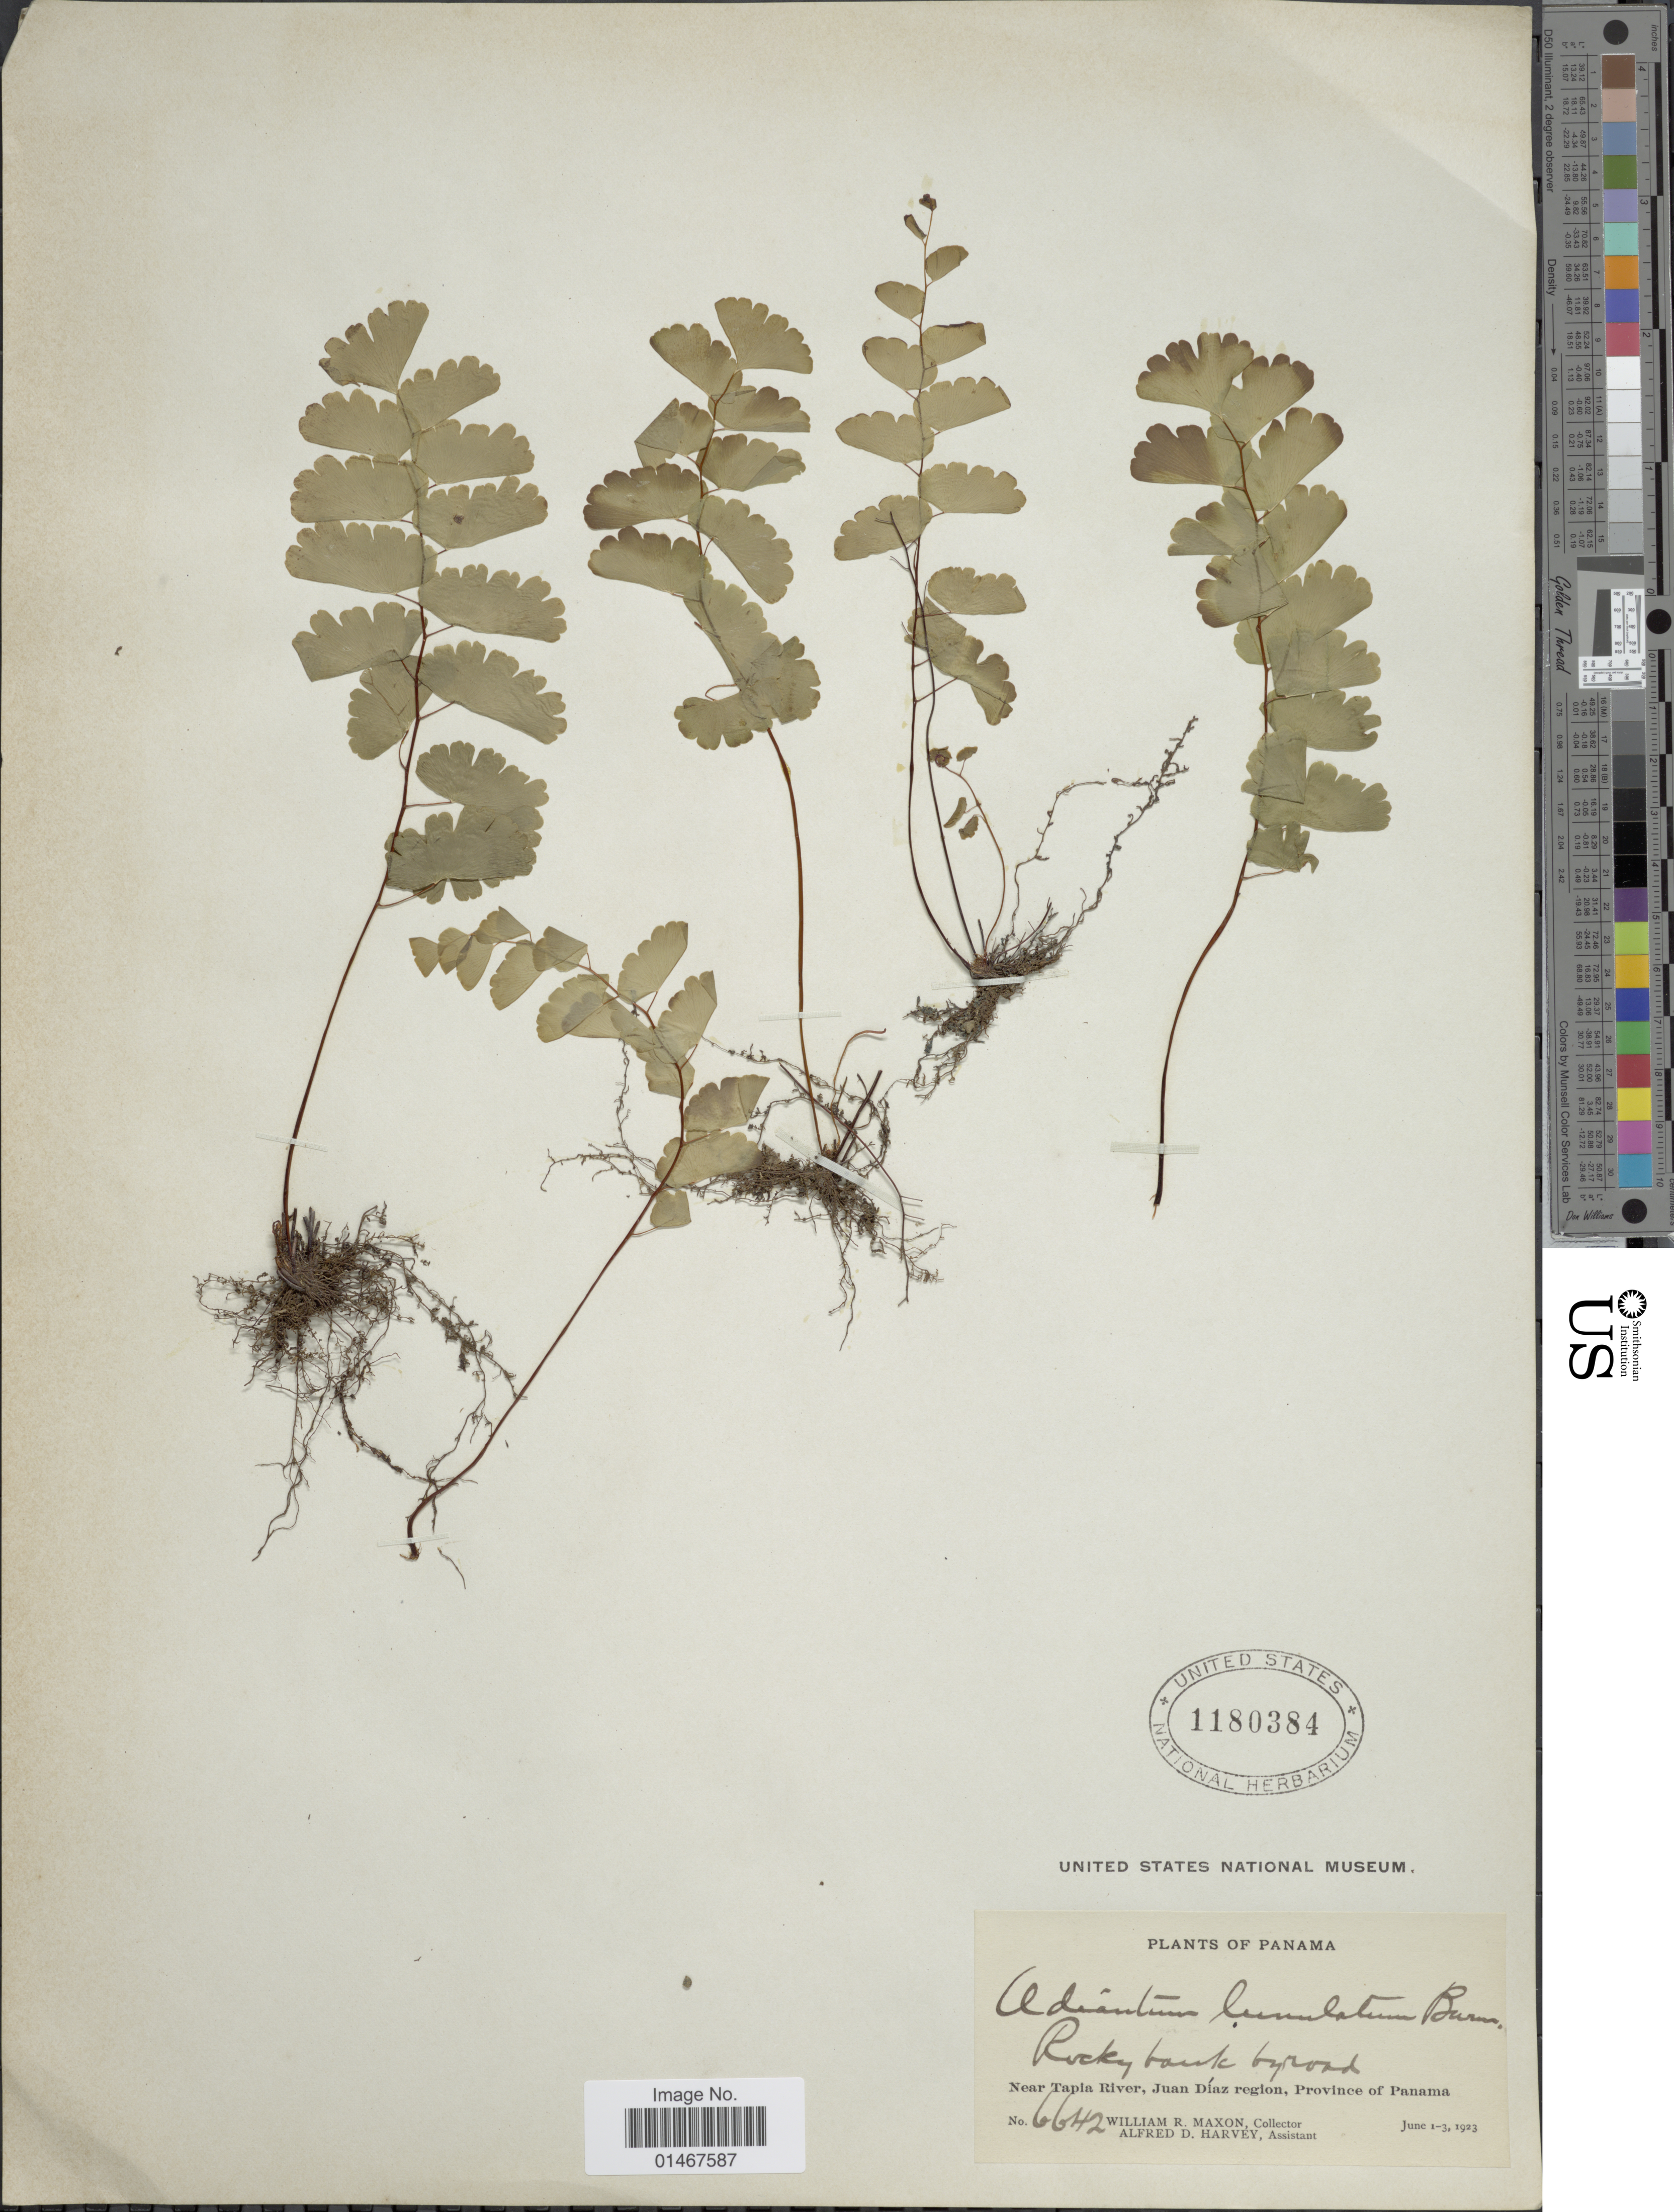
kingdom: Plantae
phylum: Tracheophyta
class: Polypodiopsida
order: Polypodiales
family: Pteridaceae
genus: Adiantum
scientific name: Adiantum philippense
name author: L.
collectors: W. R. Maxon & A. D. Harvey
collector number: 6642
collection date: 1923-06-01/1923-06-03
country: Panama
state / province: Panamá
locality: Near Tapia River, Juan Diaz region, Province of Panama.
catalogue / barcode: US 1180384